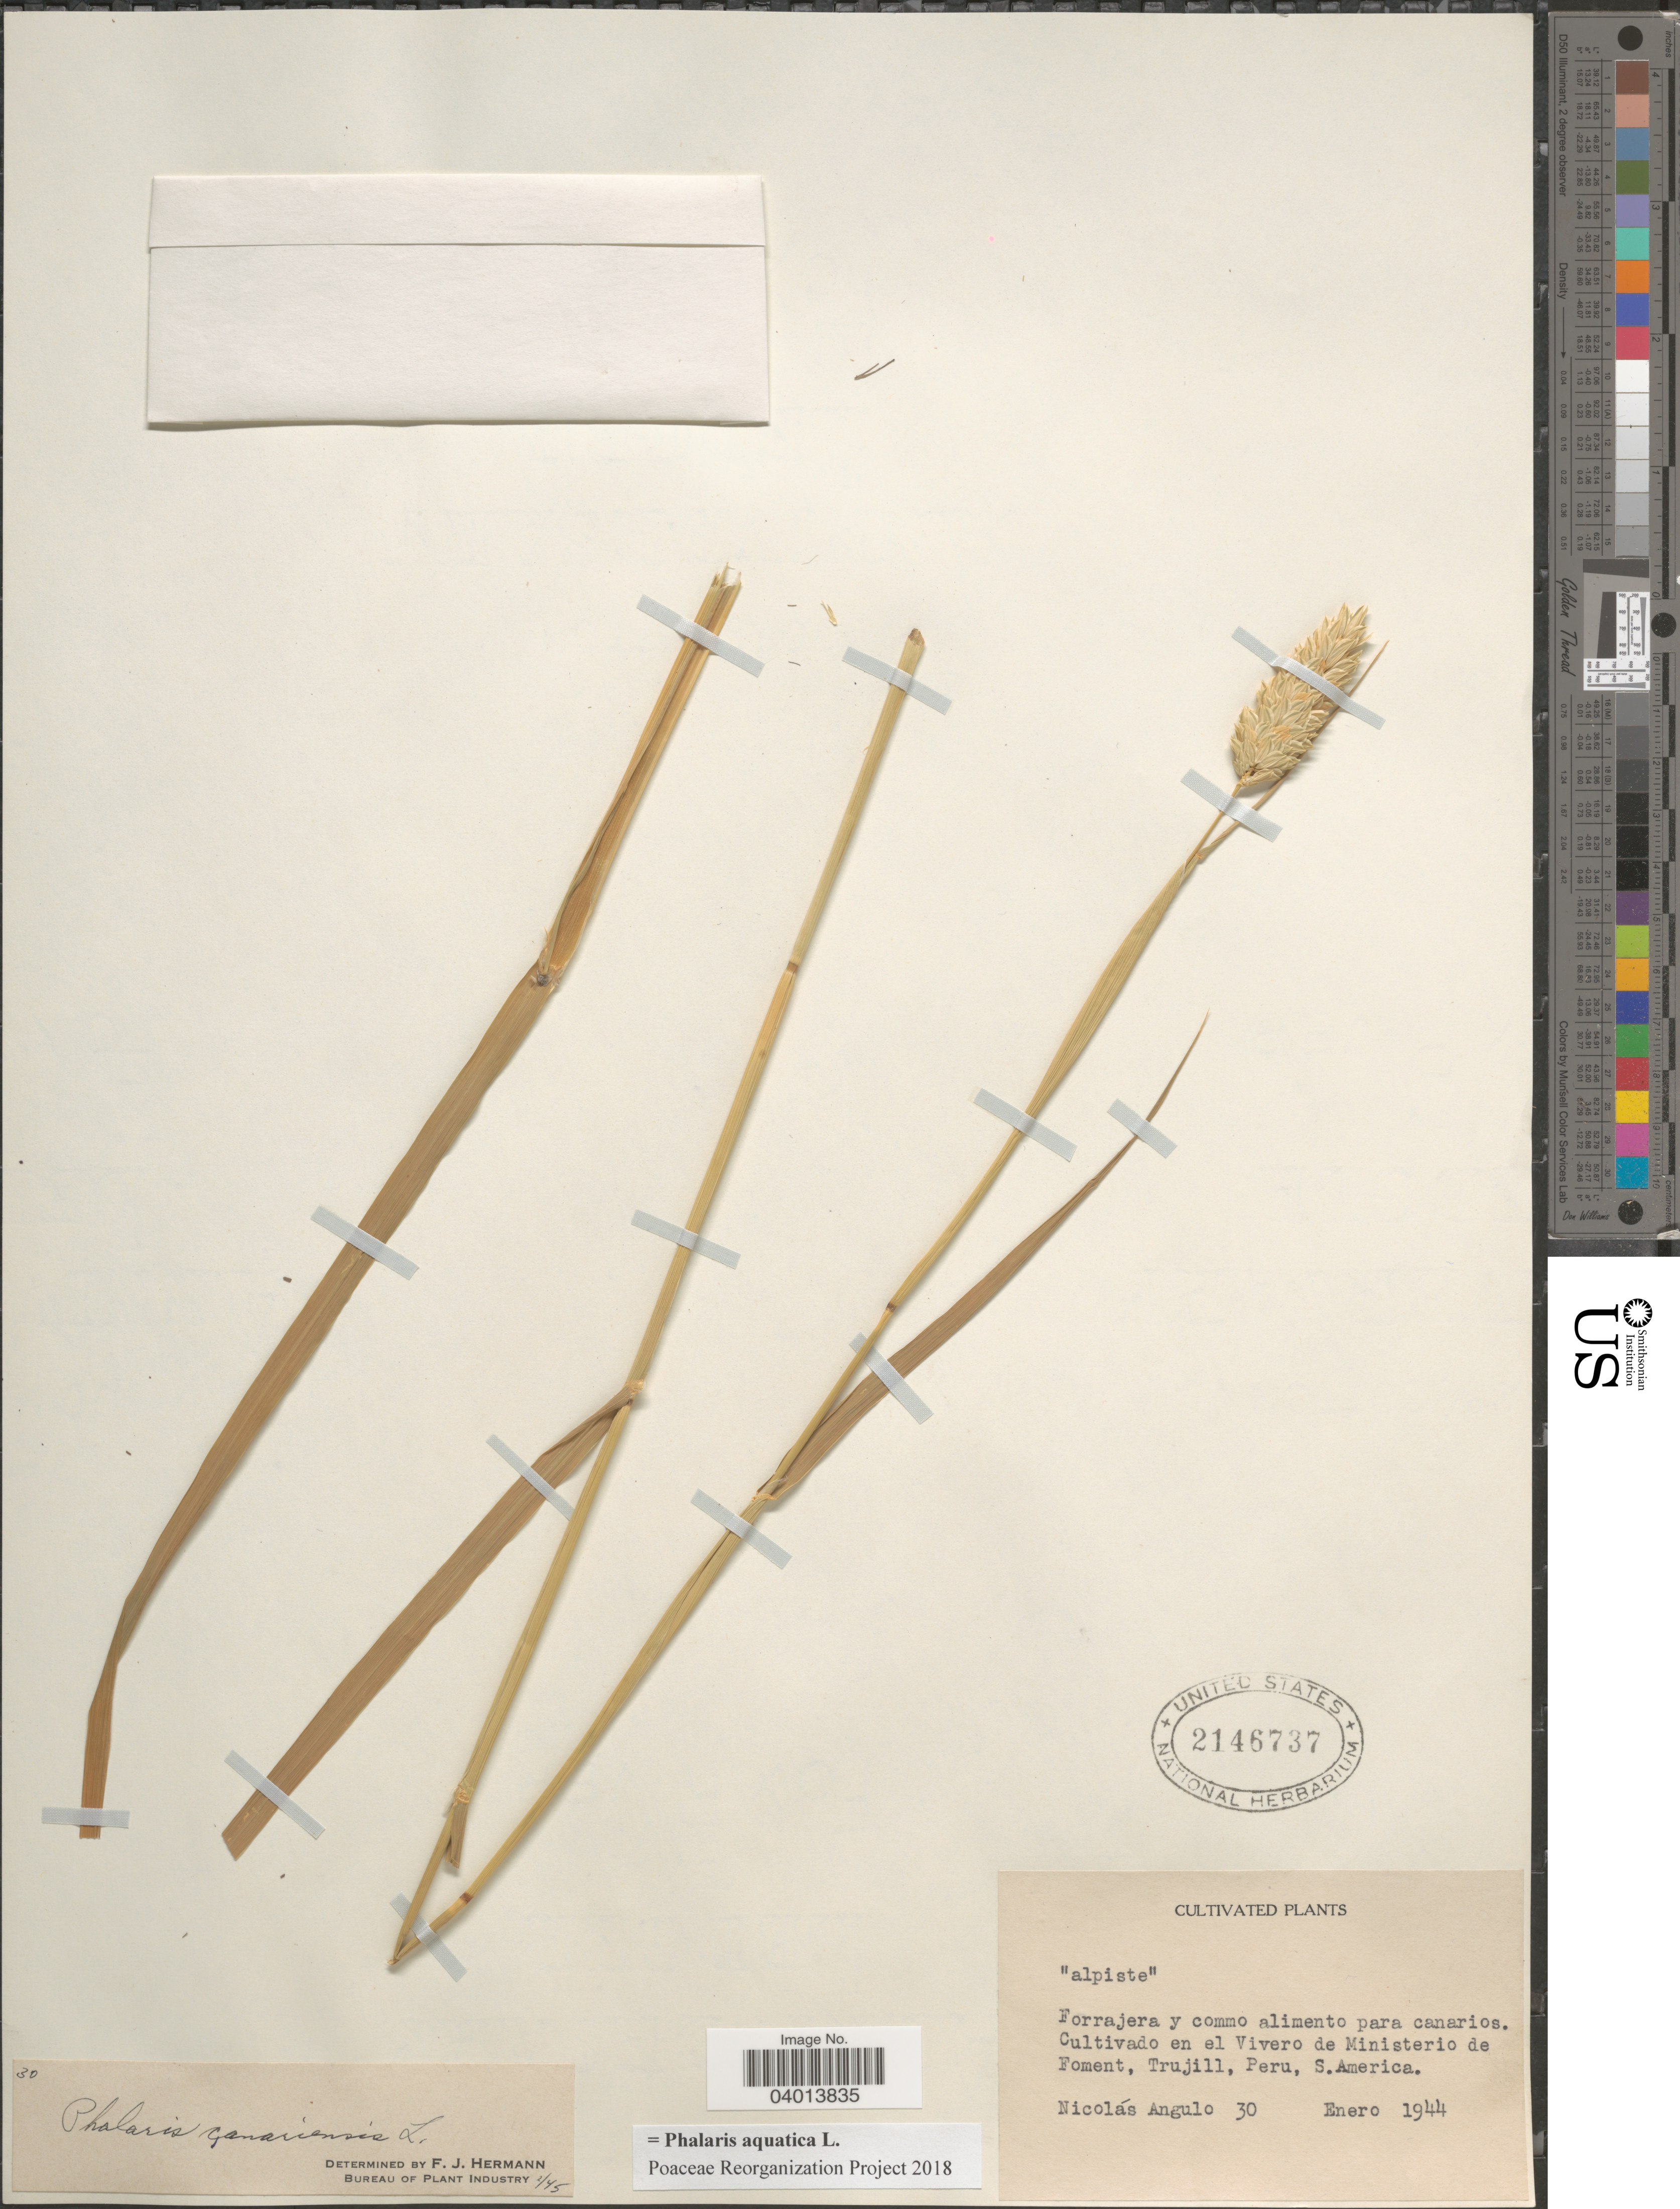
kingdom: Plantae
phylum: Tracheophyta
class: Liliopsida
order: Poales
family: Poaceae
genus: Phalaris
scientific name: Phalaris aquatica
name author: L.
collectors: N. Angulo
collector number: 30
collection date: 1944-01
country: Peru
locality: En el Vivero de Ministerio de Foment, Trujill.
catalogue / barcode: US 2146737